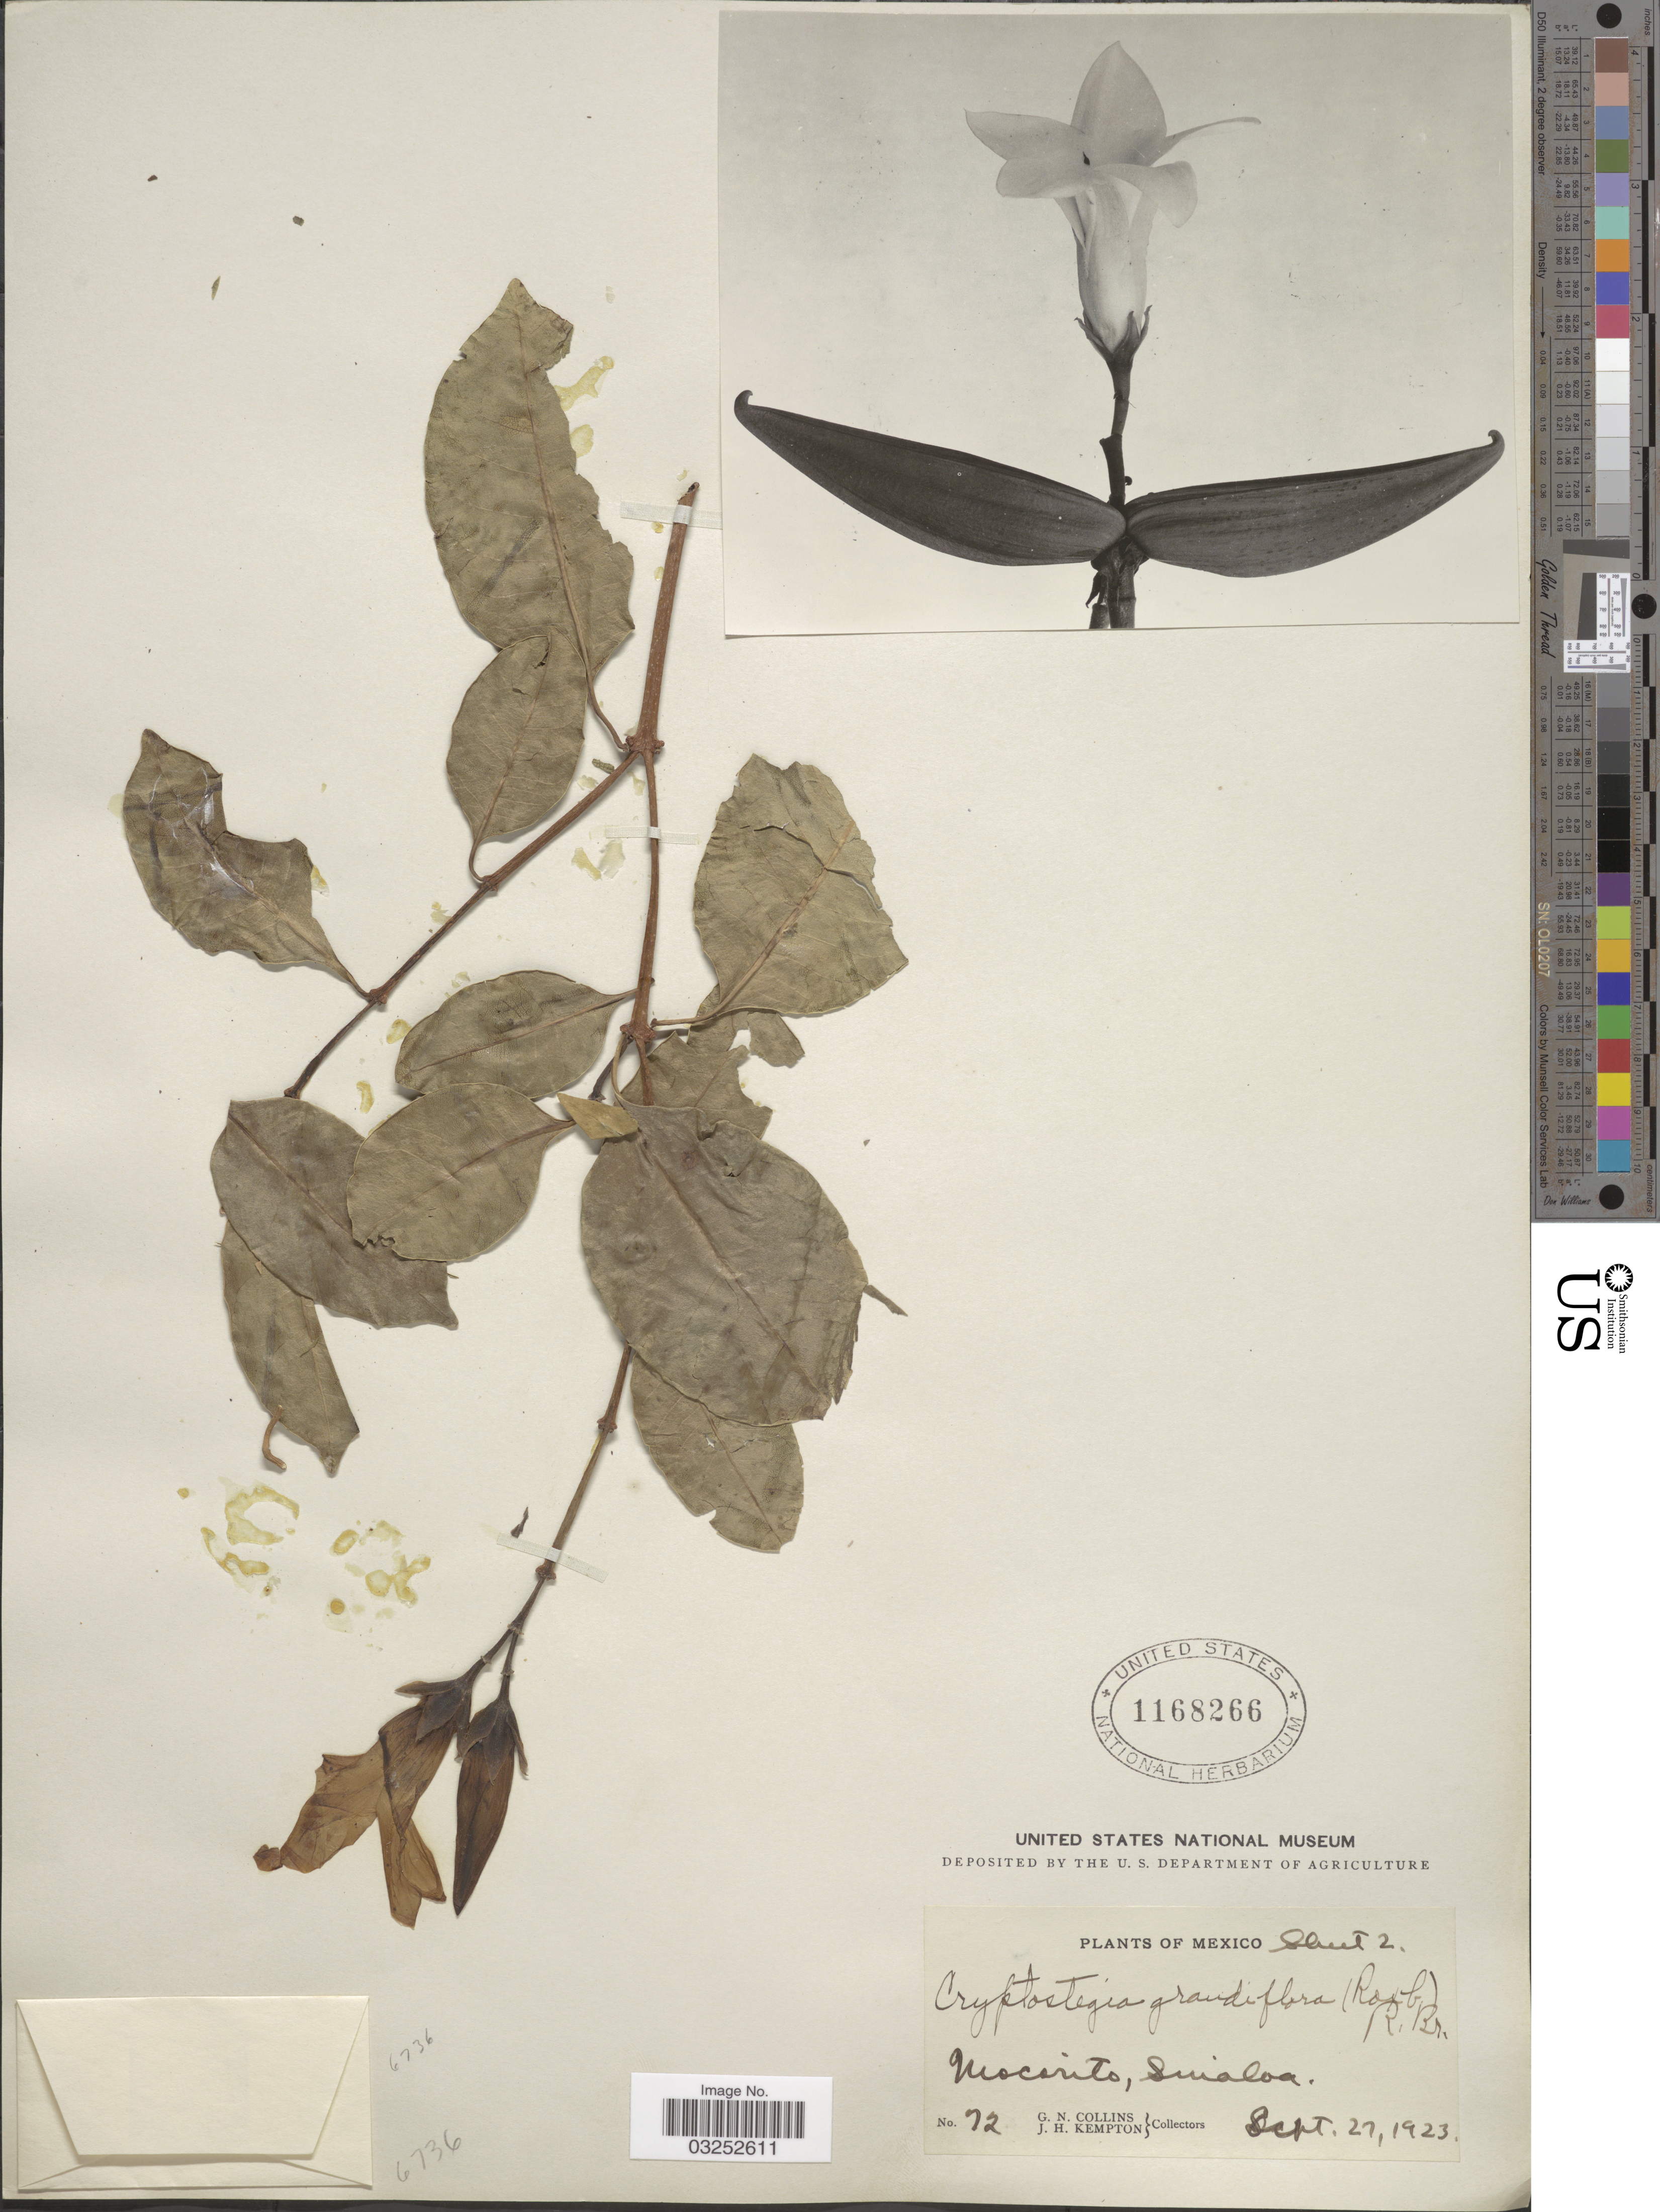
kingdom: Plantae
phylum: Tracheophyta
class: Magnoliopsida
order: Gentianales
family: Apocynaceae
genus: Cryptostegia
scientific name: Cryptostegia grandiflora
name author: Roxb. ex R. Br.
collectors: G. Collins & J. H. Kempton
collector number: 72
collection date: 1923-09-27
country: Mexico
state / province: Sinaloa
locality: Mocorito, Sinaloa.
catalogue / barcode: US 1168266